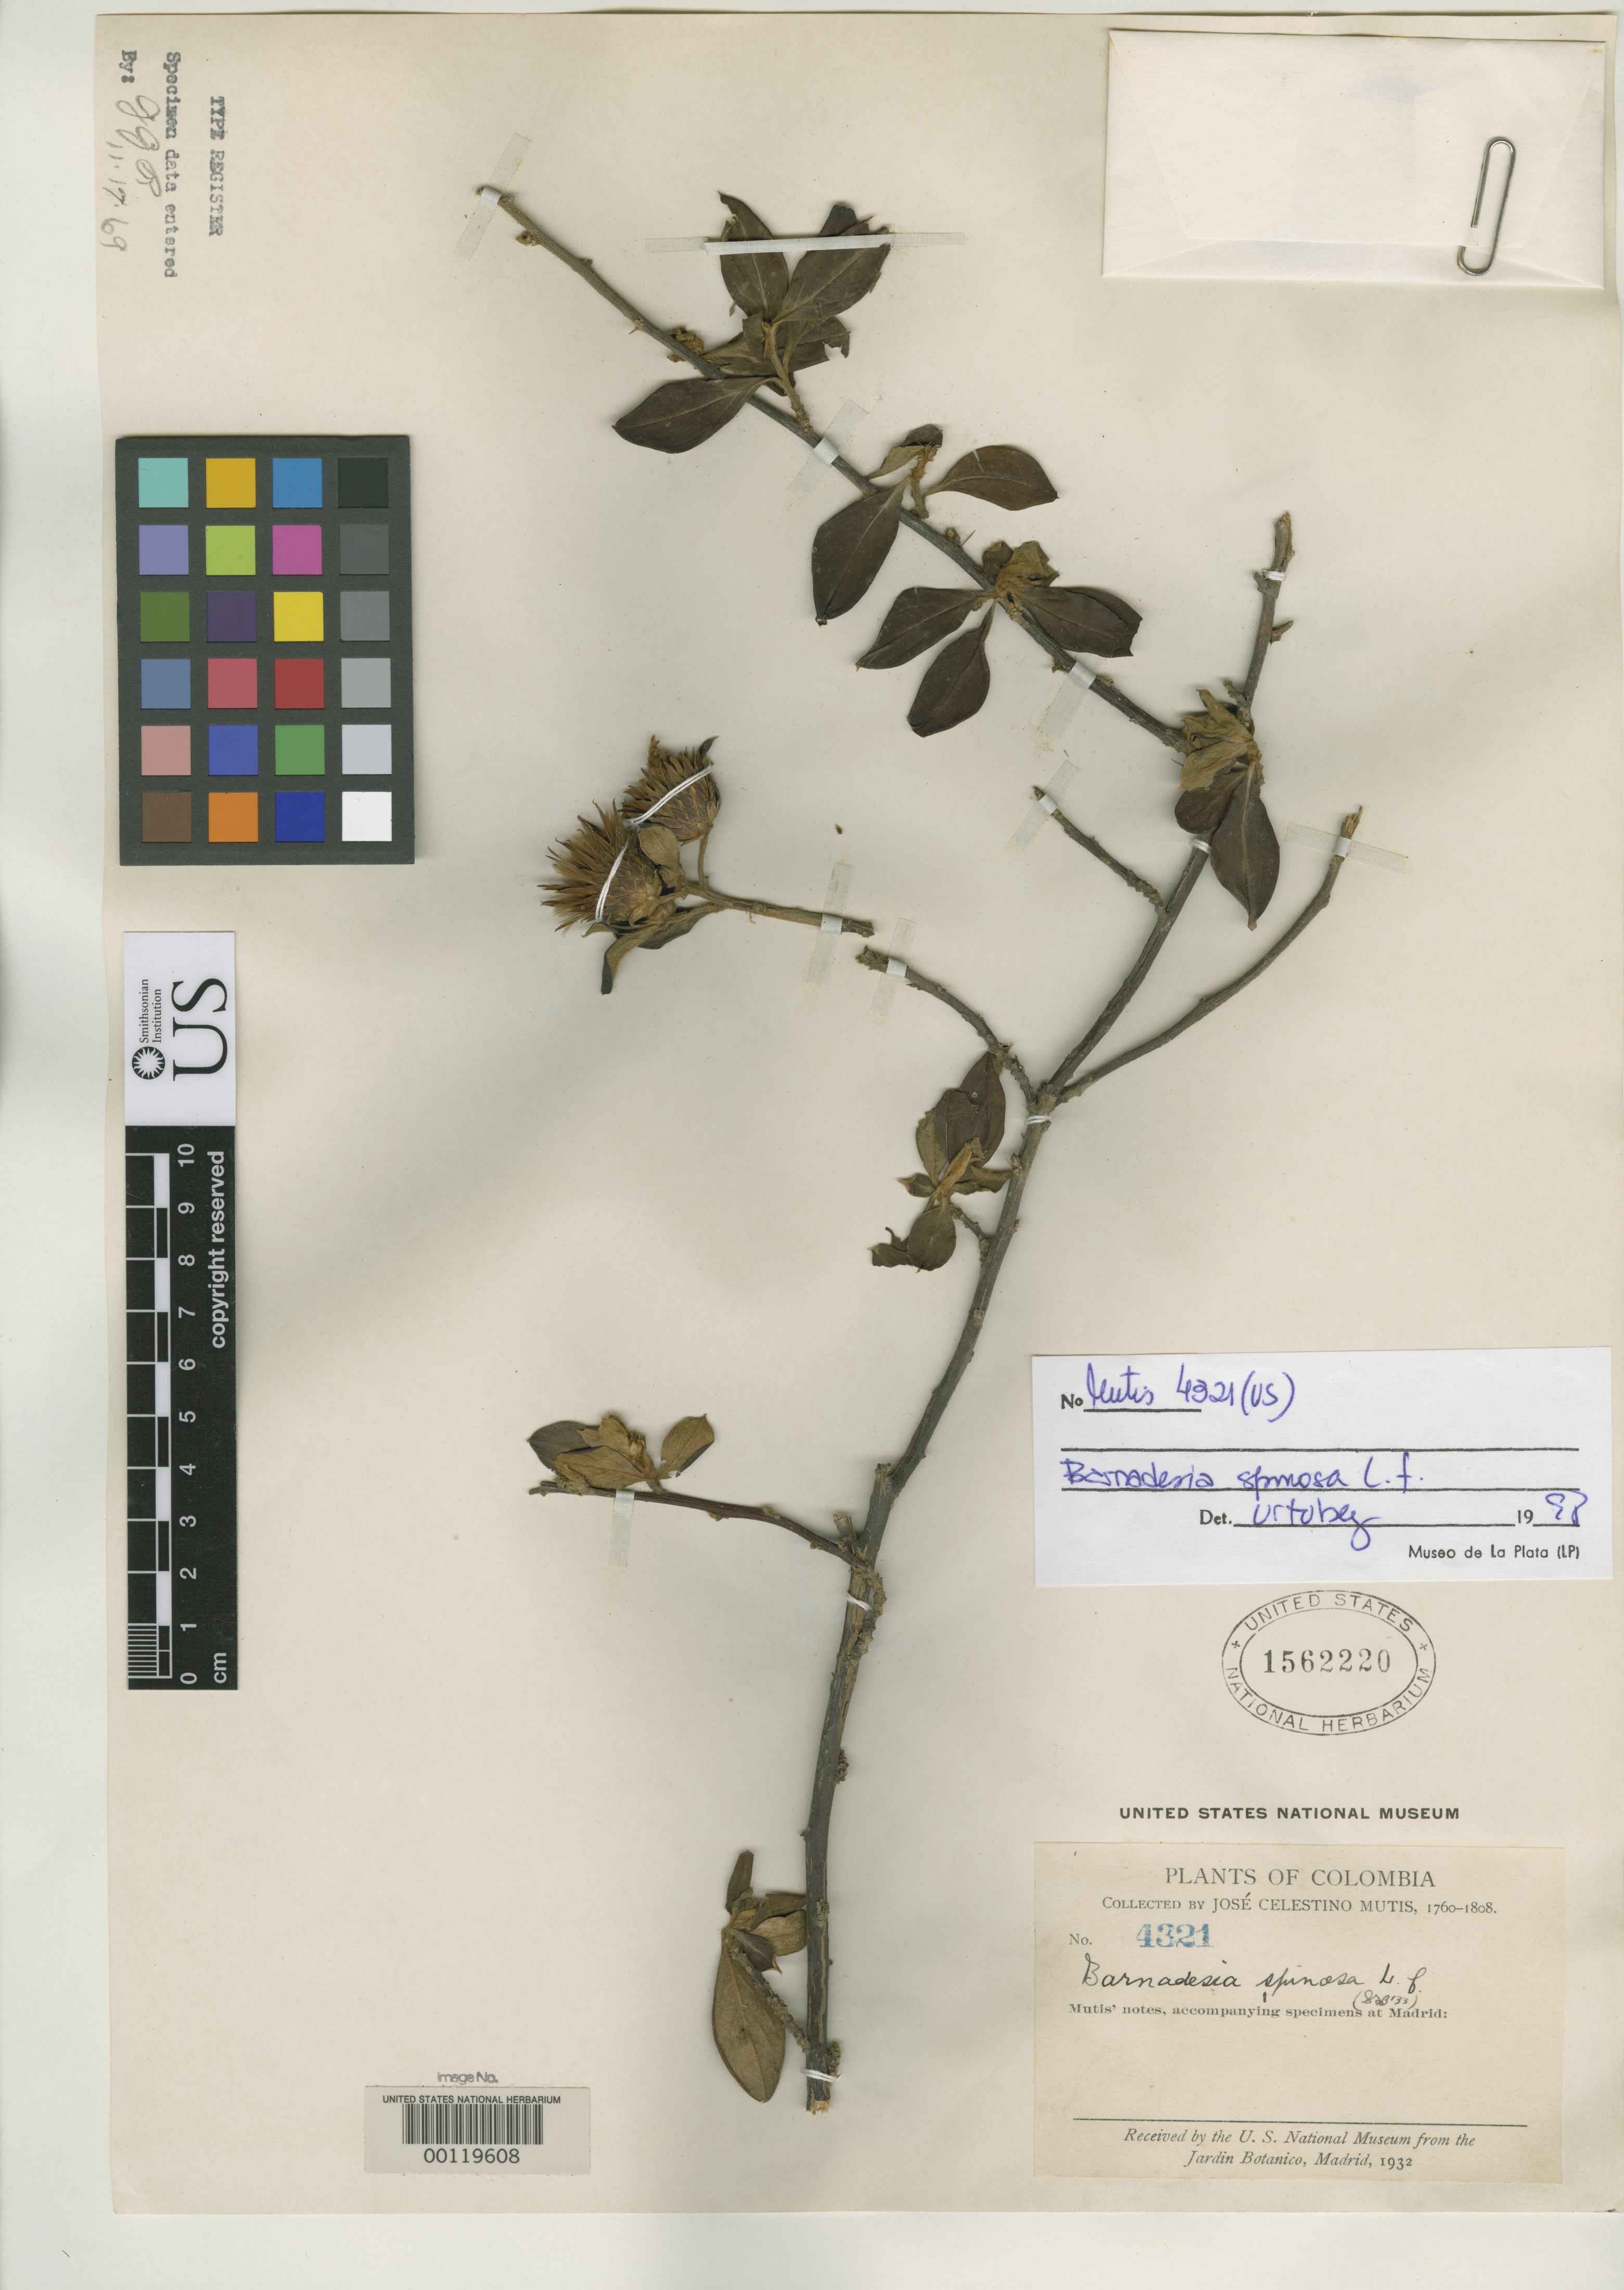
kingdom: Plantae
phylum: Tracheophyta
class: Magnoliopsida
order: Asterales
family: Asteraceae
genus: Barnadesia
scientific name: Barnadesia spinosa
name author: L. f.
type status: Type Collection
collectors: J. C. B. Mutis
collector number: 4321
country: Colombia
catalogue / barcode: US 1562220